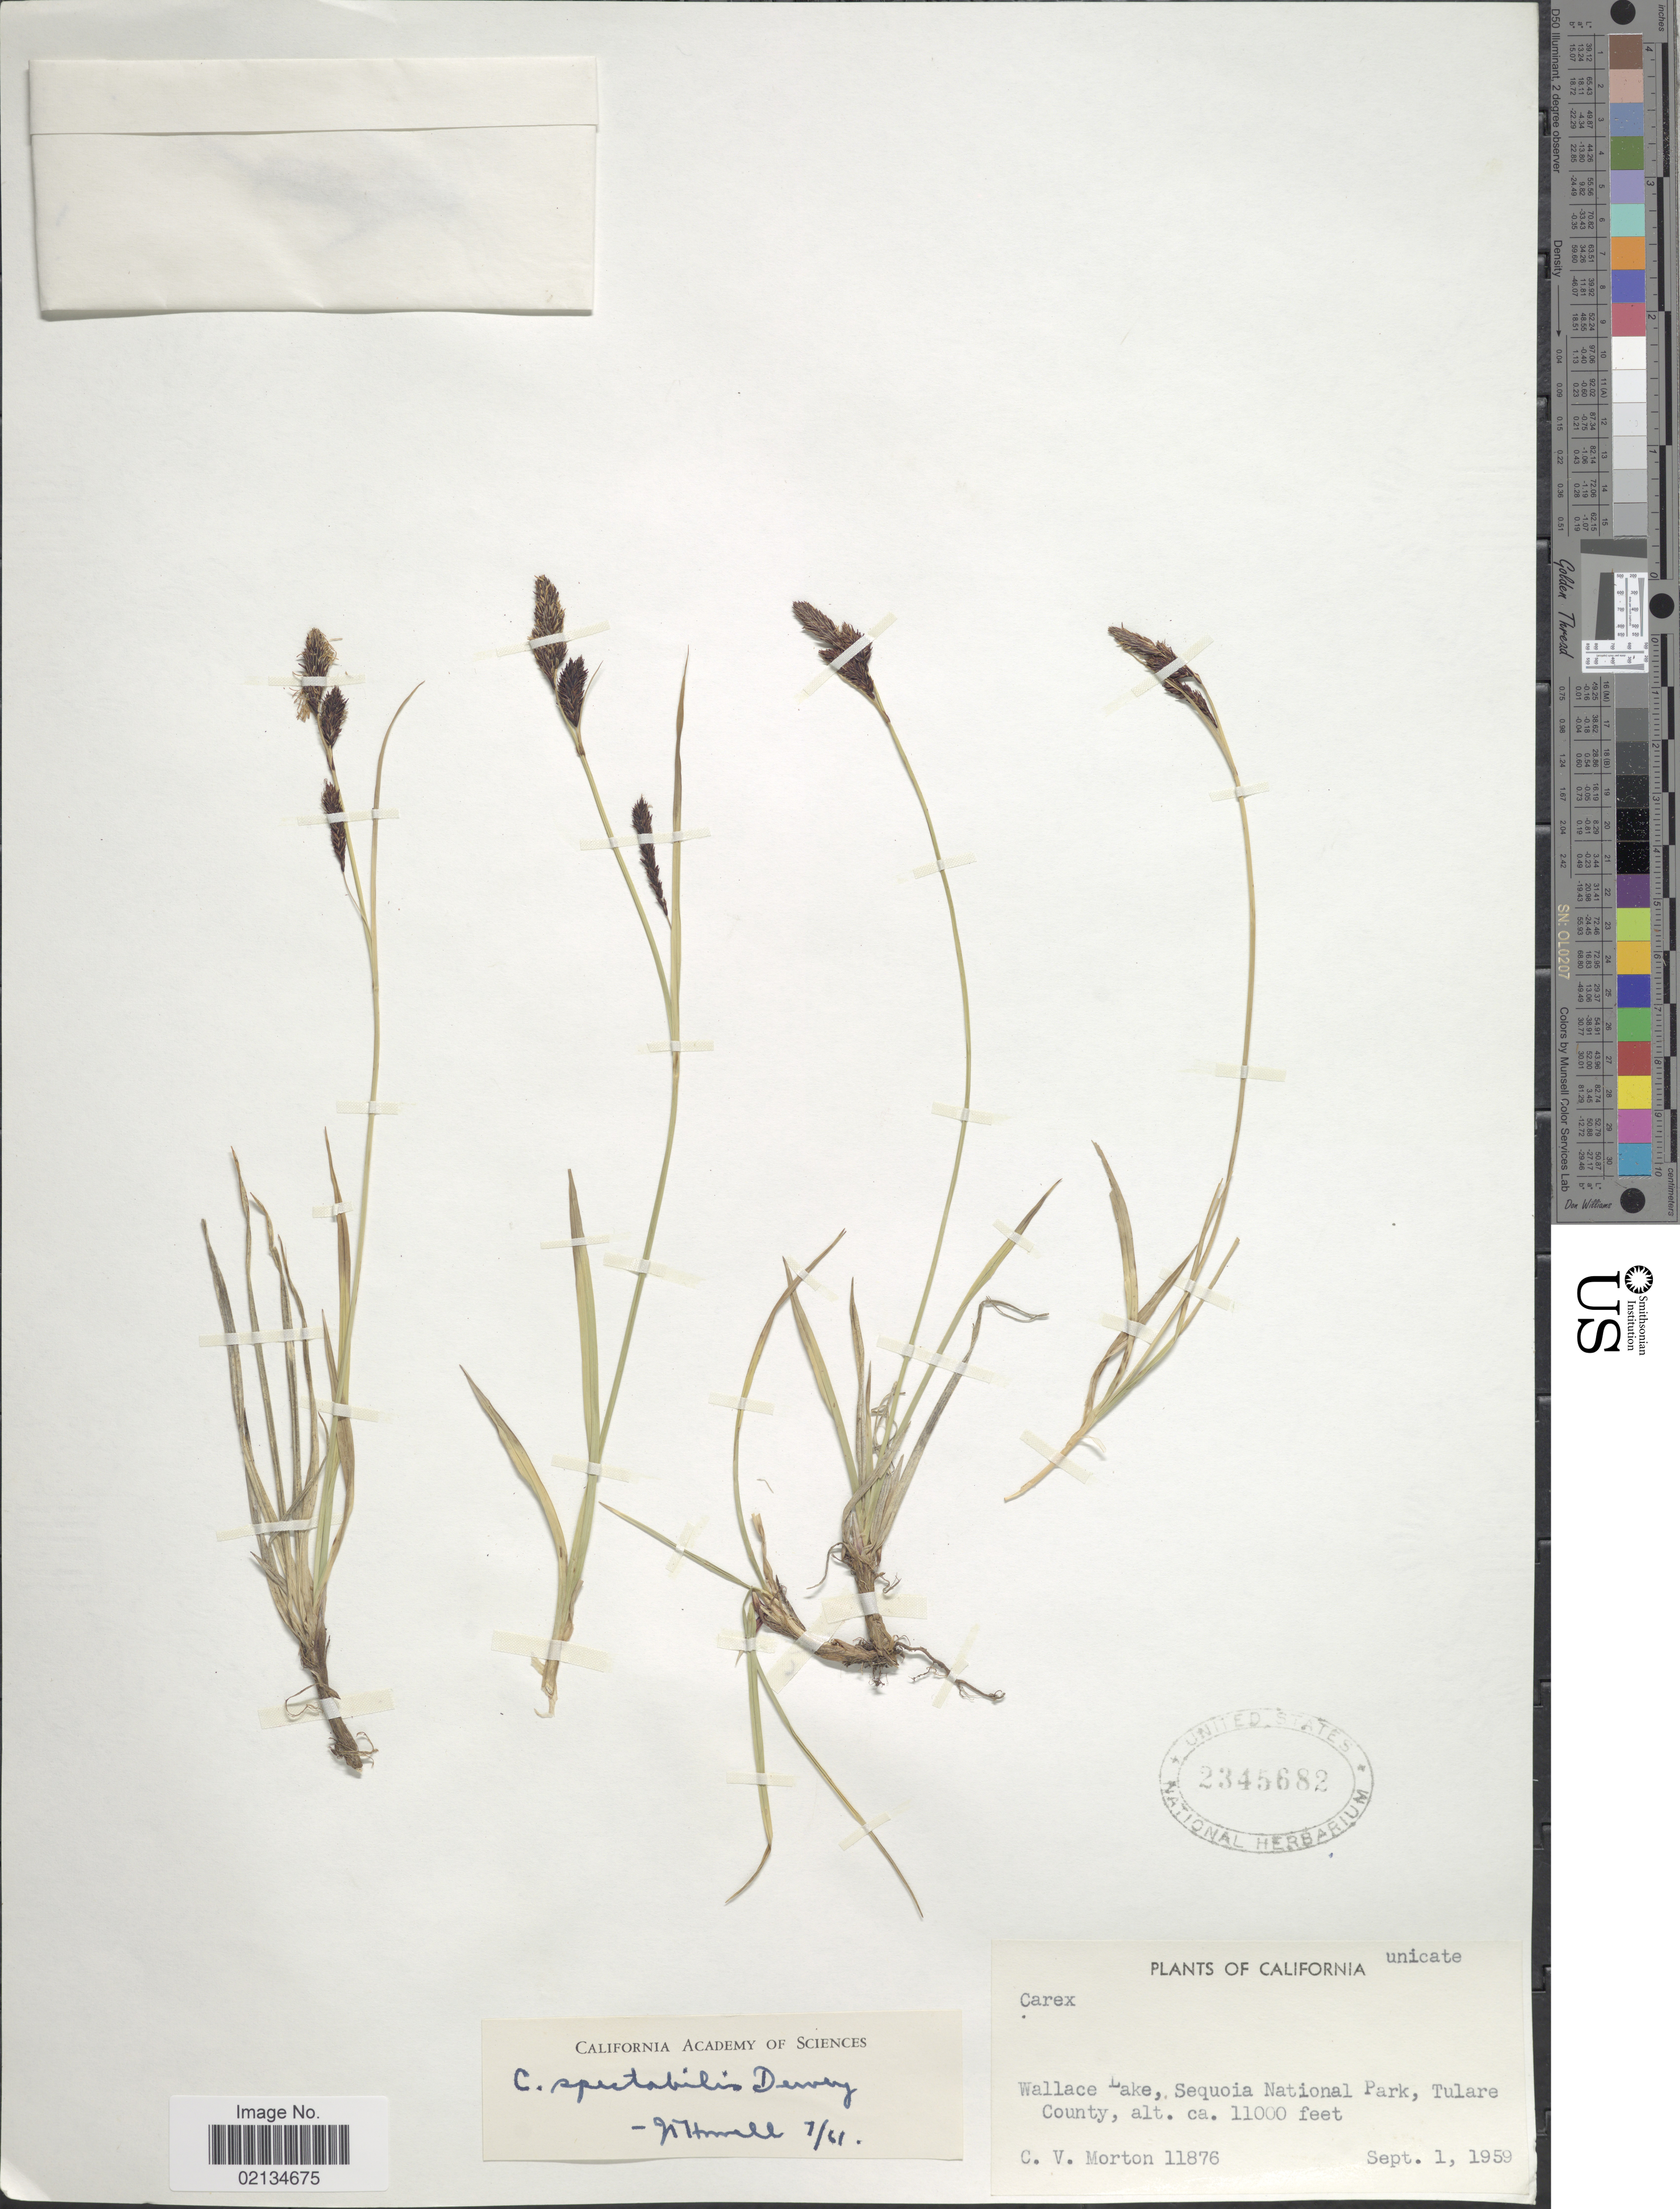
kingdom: Plantae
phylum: Tracheophyta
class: Liliopsida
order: Poales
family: Cyperaceae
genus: Carex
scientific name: Carex spectabilis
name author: Dewey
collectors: C. V. Morton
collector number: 11876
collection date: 1959-09-01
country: United States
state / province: California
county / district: Tulare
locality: Wallace Lake, Sequoia National Park, Tulare County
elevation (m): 3353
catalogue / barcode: US 2345682